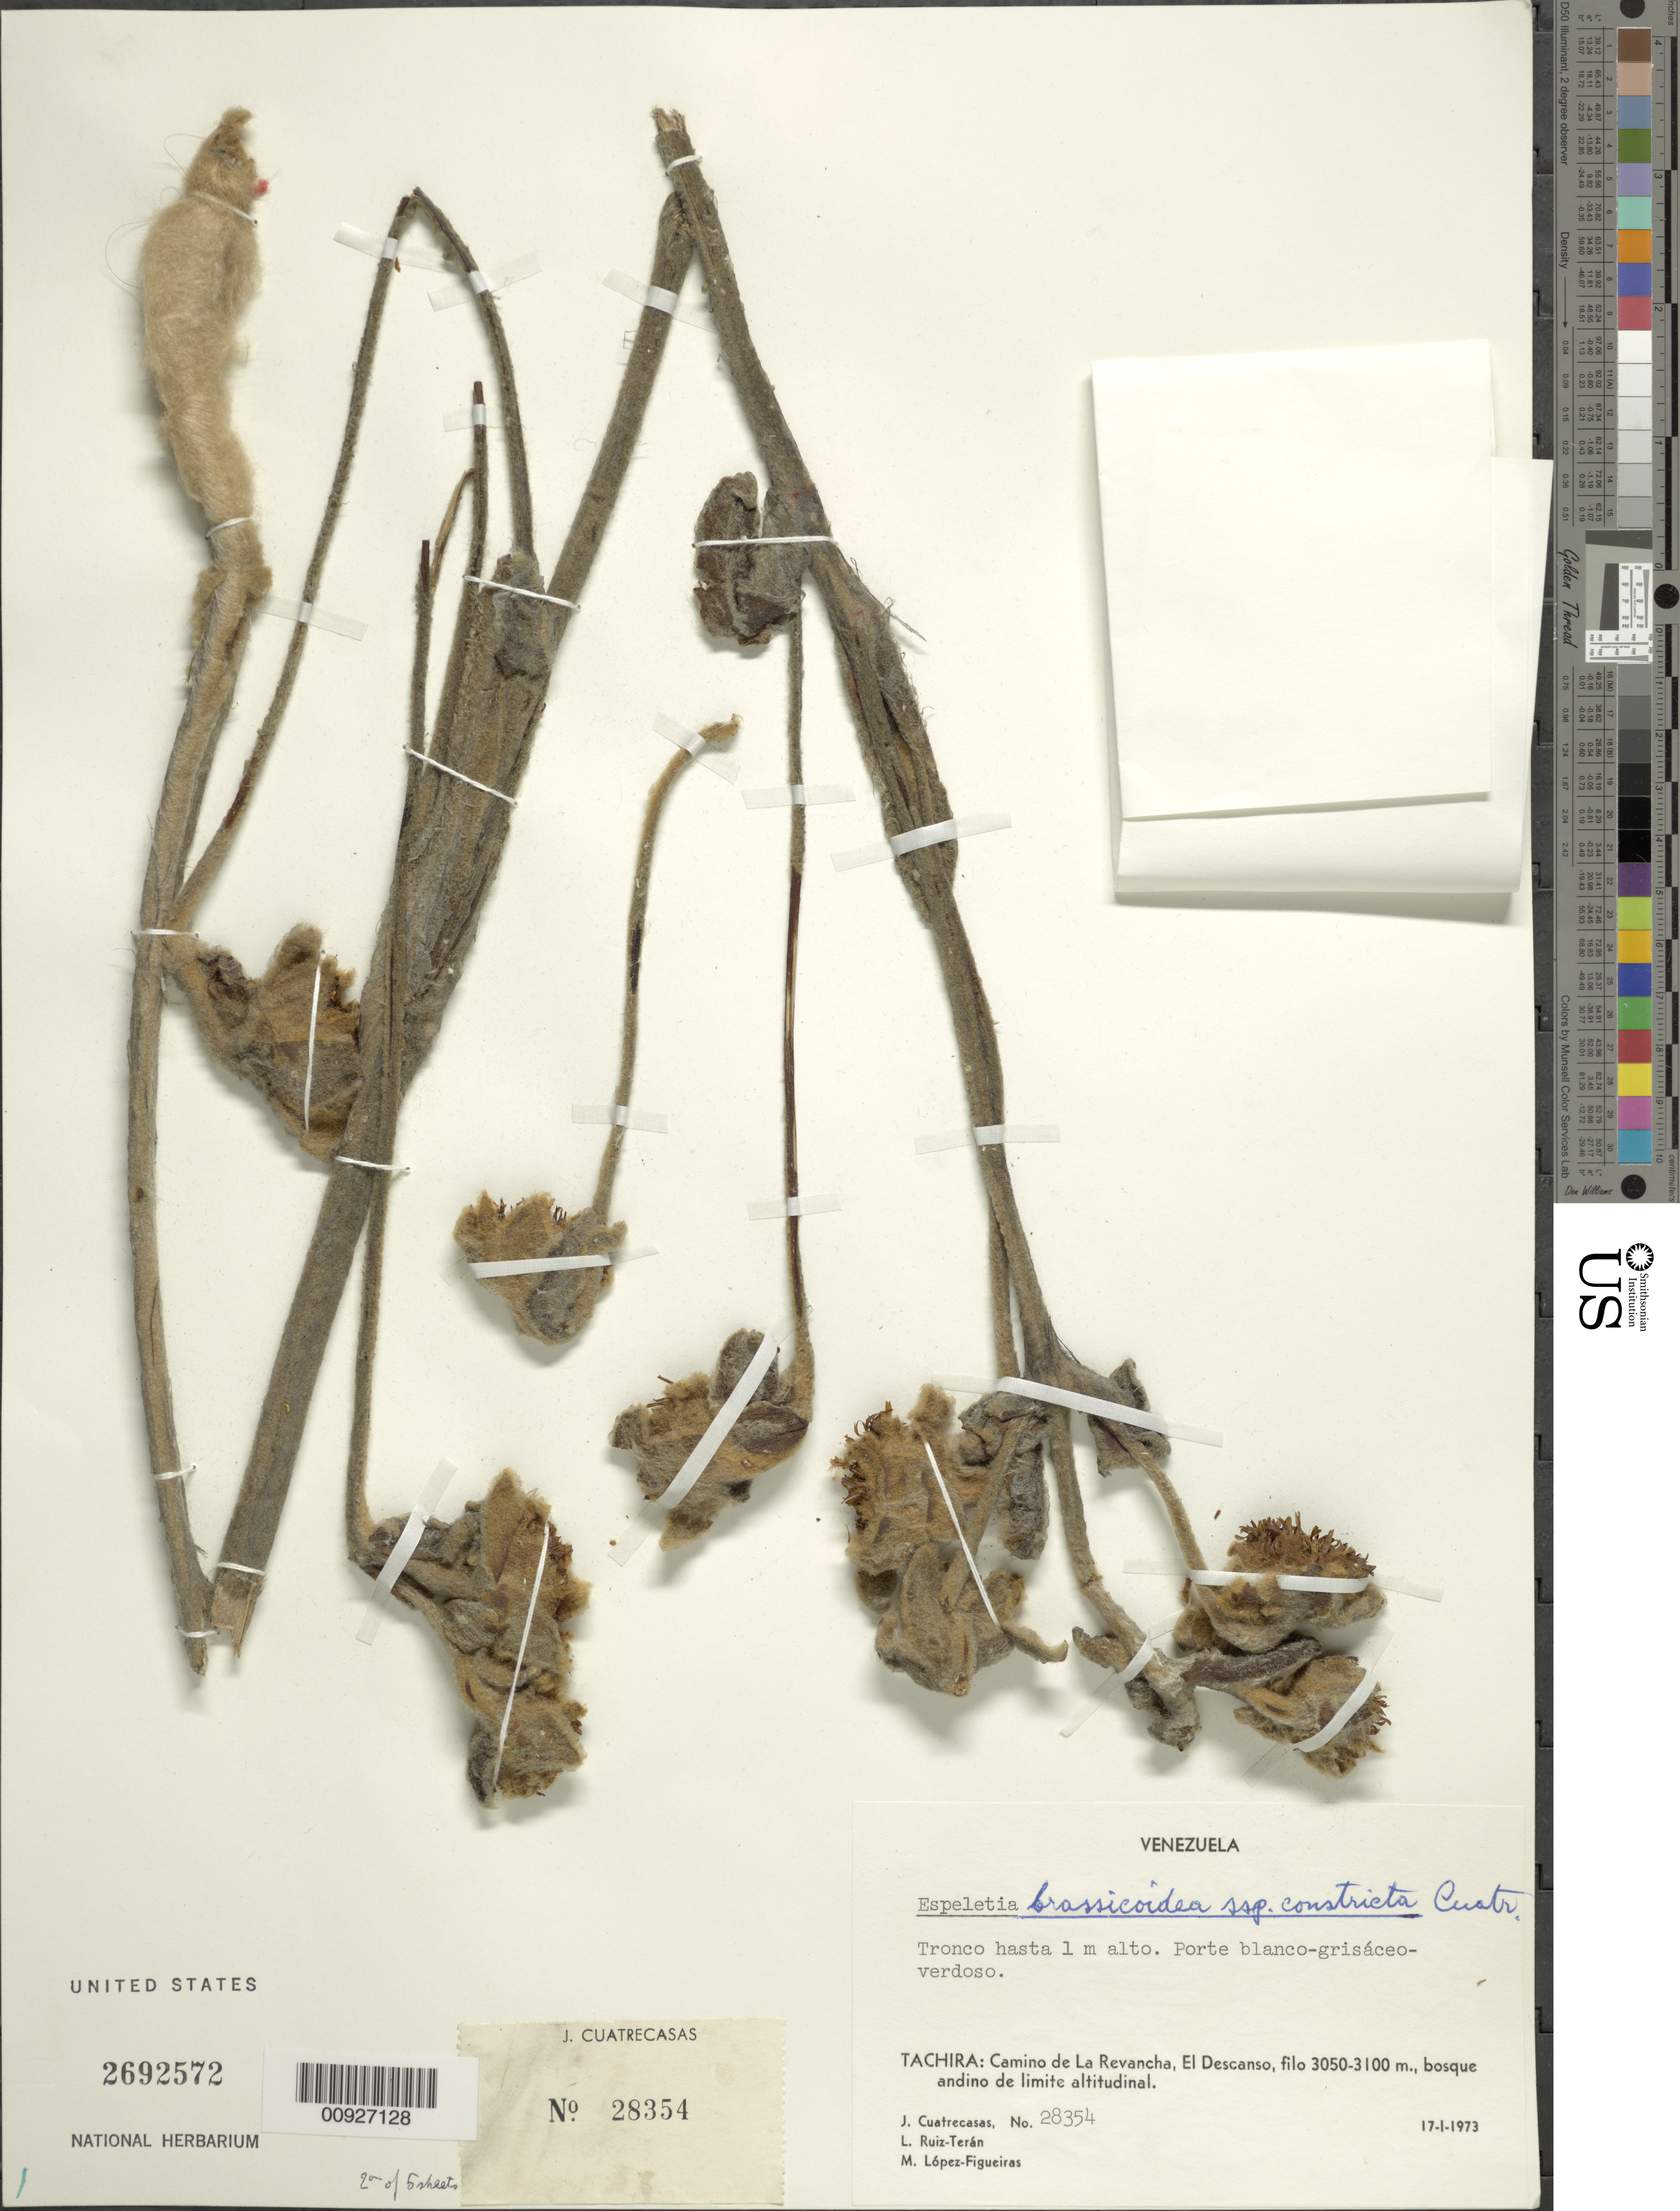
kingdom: Plantae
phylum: Tracheophyta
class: Magnoliopsida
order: Asterales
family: Asteraceae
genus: Espeletia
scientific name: Espeletia brassicoidea f. constricta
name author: Cuatrec.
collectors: J. Cuatrecasas, L. E. Ruíz-Terán & M. López Figueiras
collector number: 28354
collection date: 1973-01-17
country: Venezuela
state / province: Táchira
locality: Camino de La Revancha, El Descanso, filo 3050-3100 m.,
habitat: Bosque andino de limite altitudinal.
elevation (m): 3050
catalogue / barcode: US 2692572